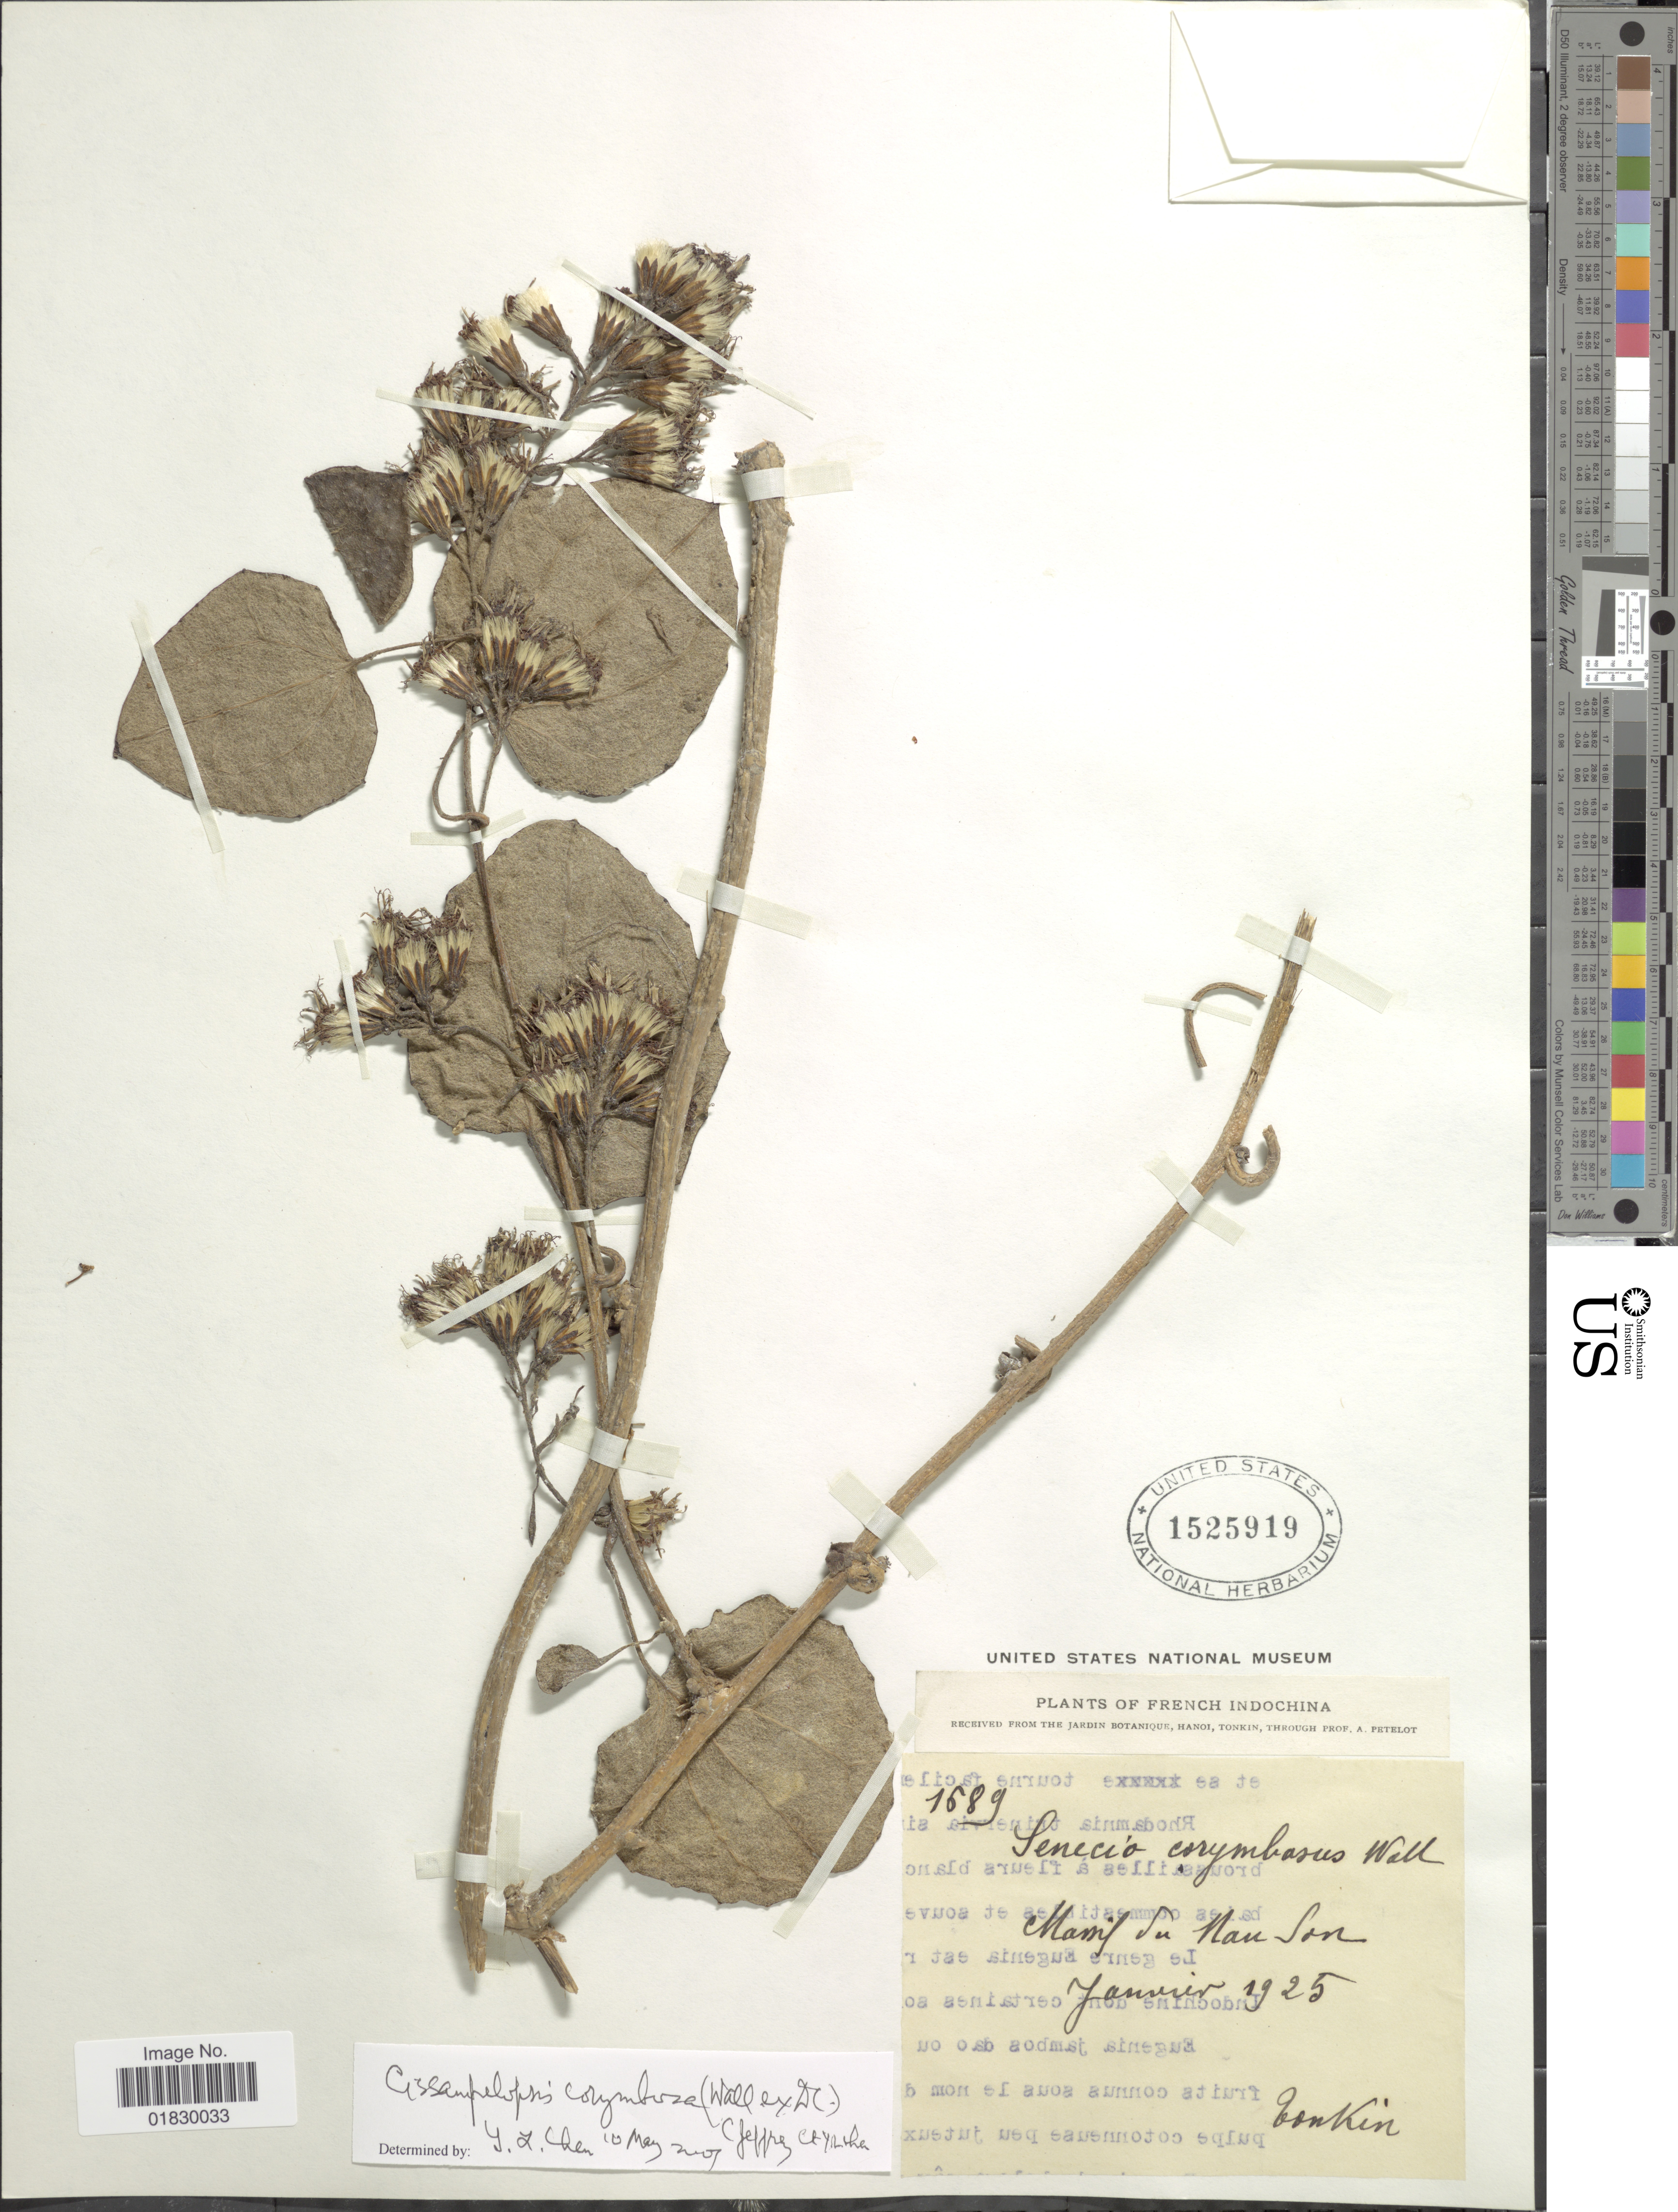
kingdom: Plantae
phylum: Tracheophyta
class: Magnoliopsida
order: Asterales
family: Asteraceae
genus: Cissampelopsis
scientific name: Cissampelopsis corymbosa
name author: (Wall. ex DC.) C. Jeffrey & Y.L. Chen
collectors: A. Petelot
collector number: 1689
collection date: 1925-01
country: Vietnam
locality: Tonkin. Massif du Nam Son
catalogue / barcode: US 1525919